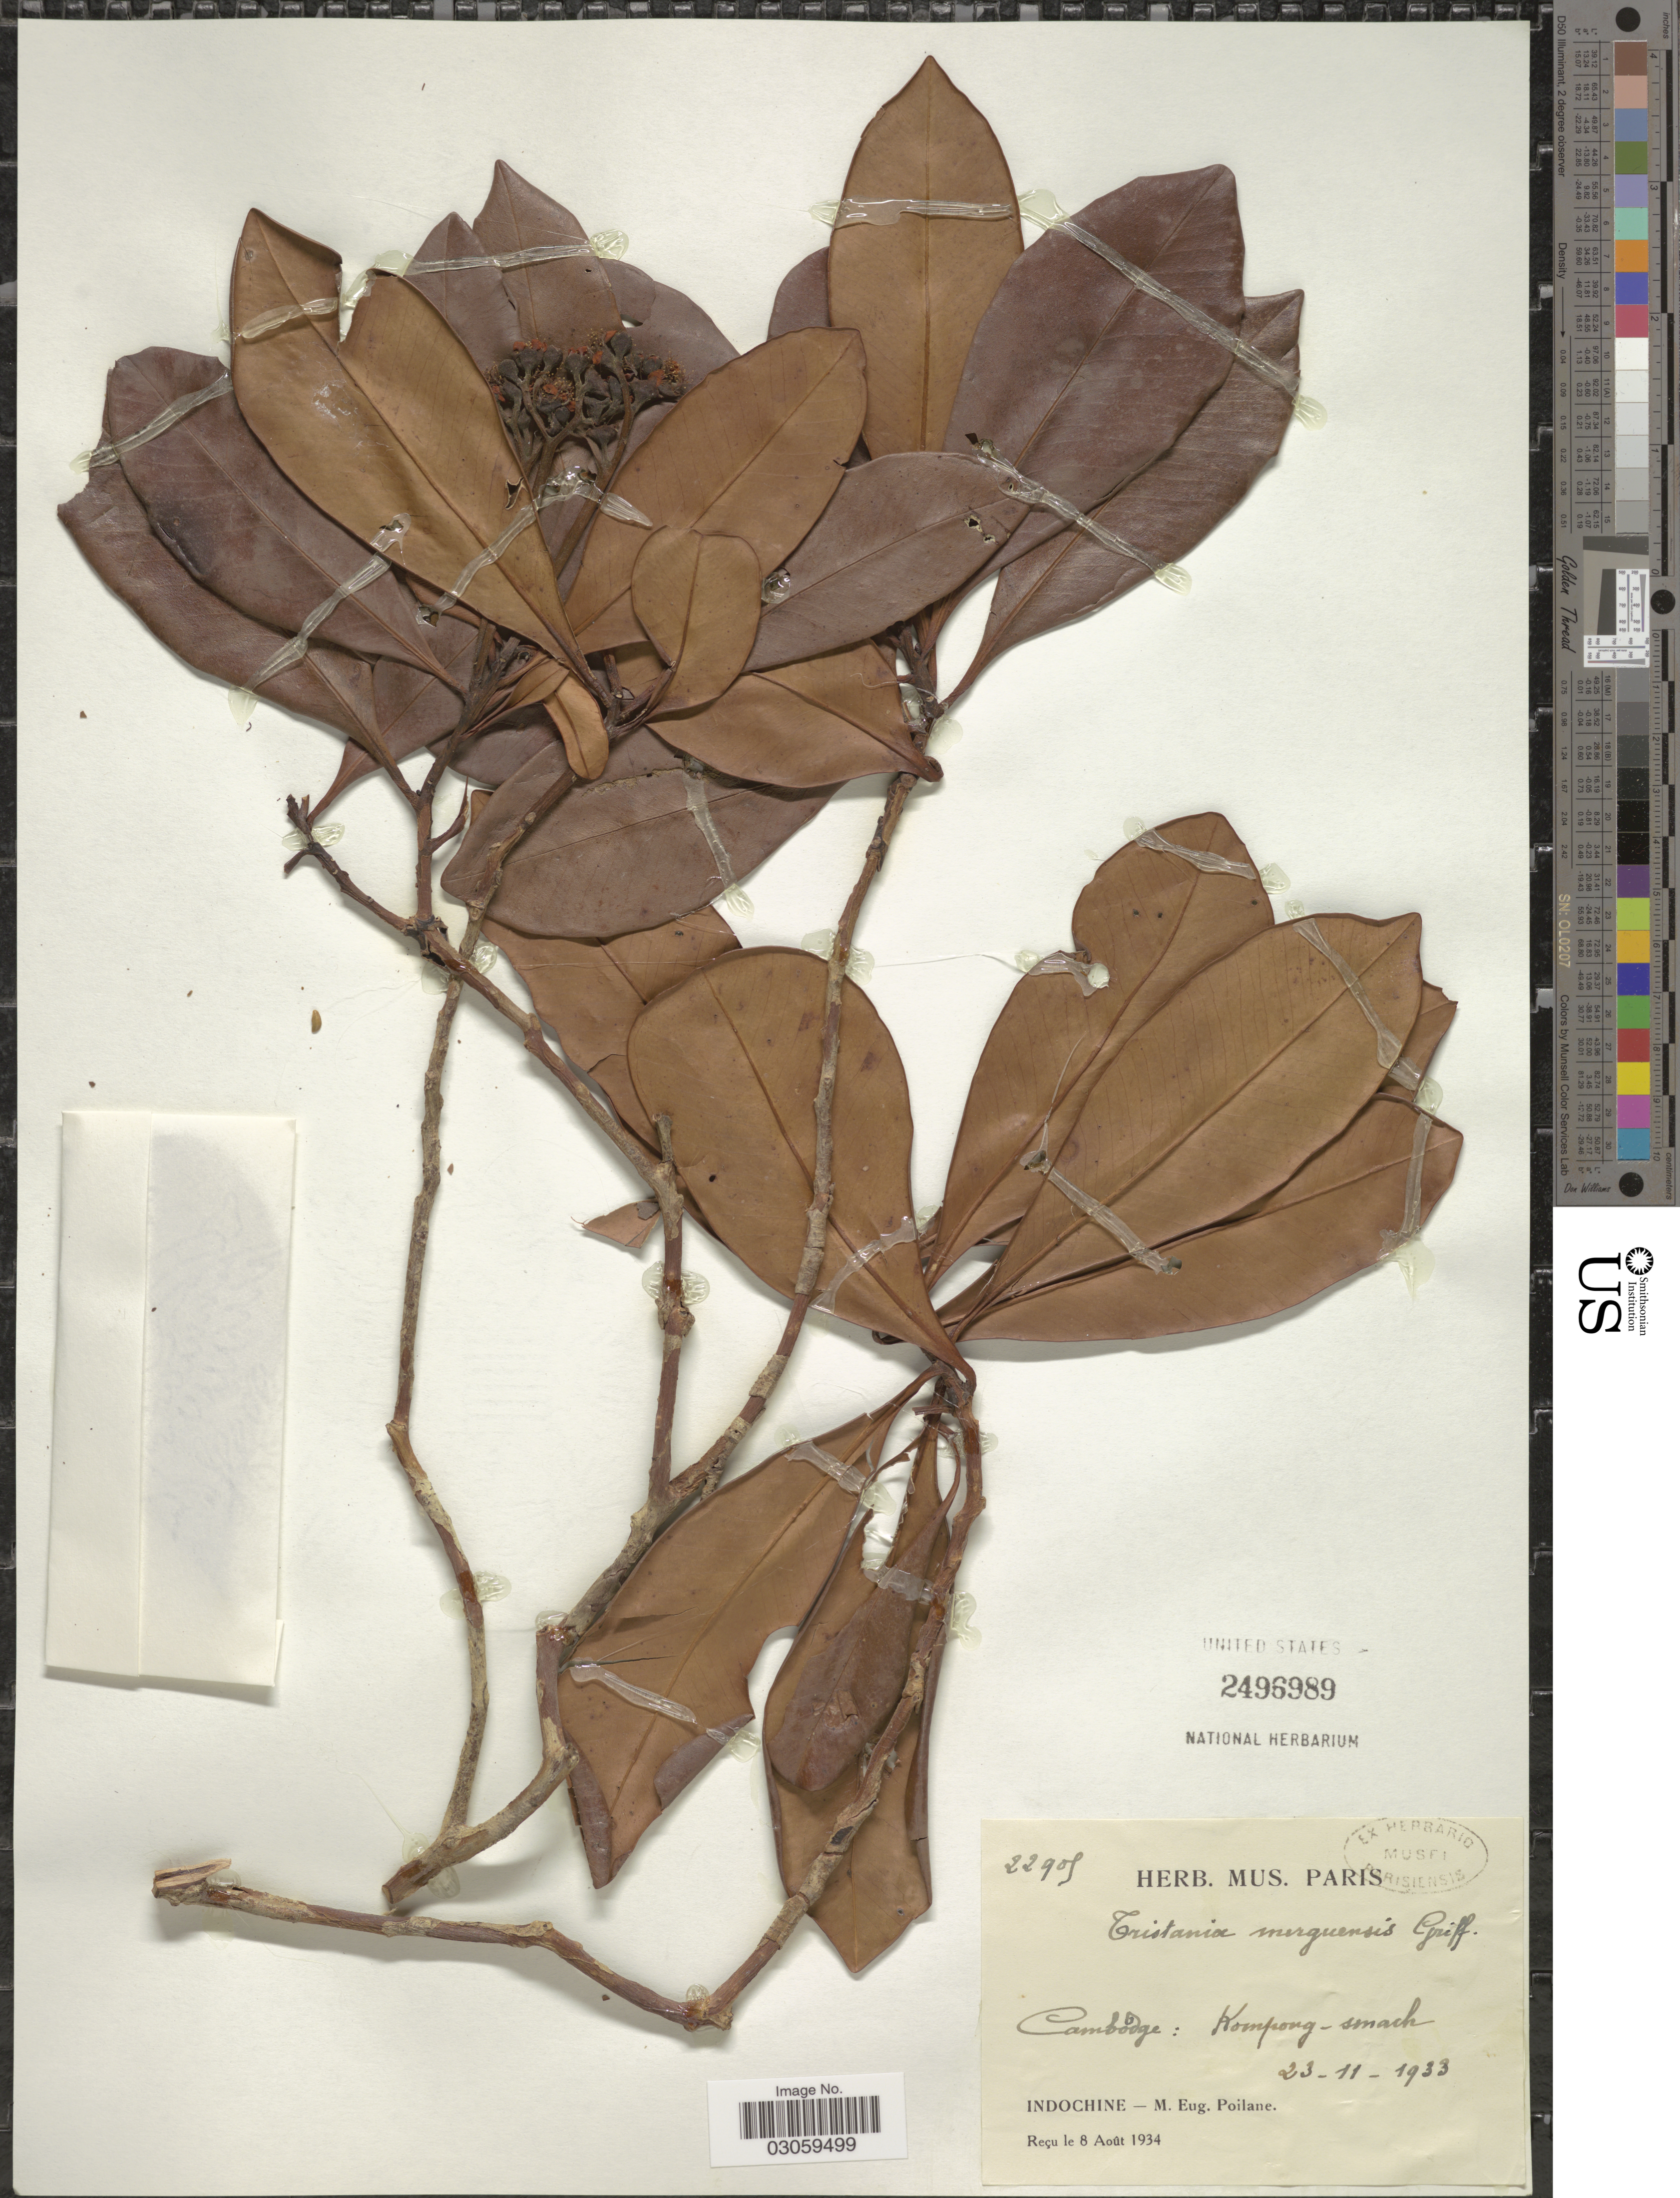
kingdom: Plantae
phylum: Tracheophyta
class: Magnoliopsida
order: Myrtales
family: Myrtaceae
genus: Tristaniopsis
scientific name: Tristaniopsis merguensis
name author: (Griff.) P.G. Wilson & J. T. Waterh.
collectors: M. Poilane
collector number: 22905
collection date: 1933-11-23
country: Cambodia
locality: Cambodge: Kompong-smach.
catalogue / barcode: US 2496989